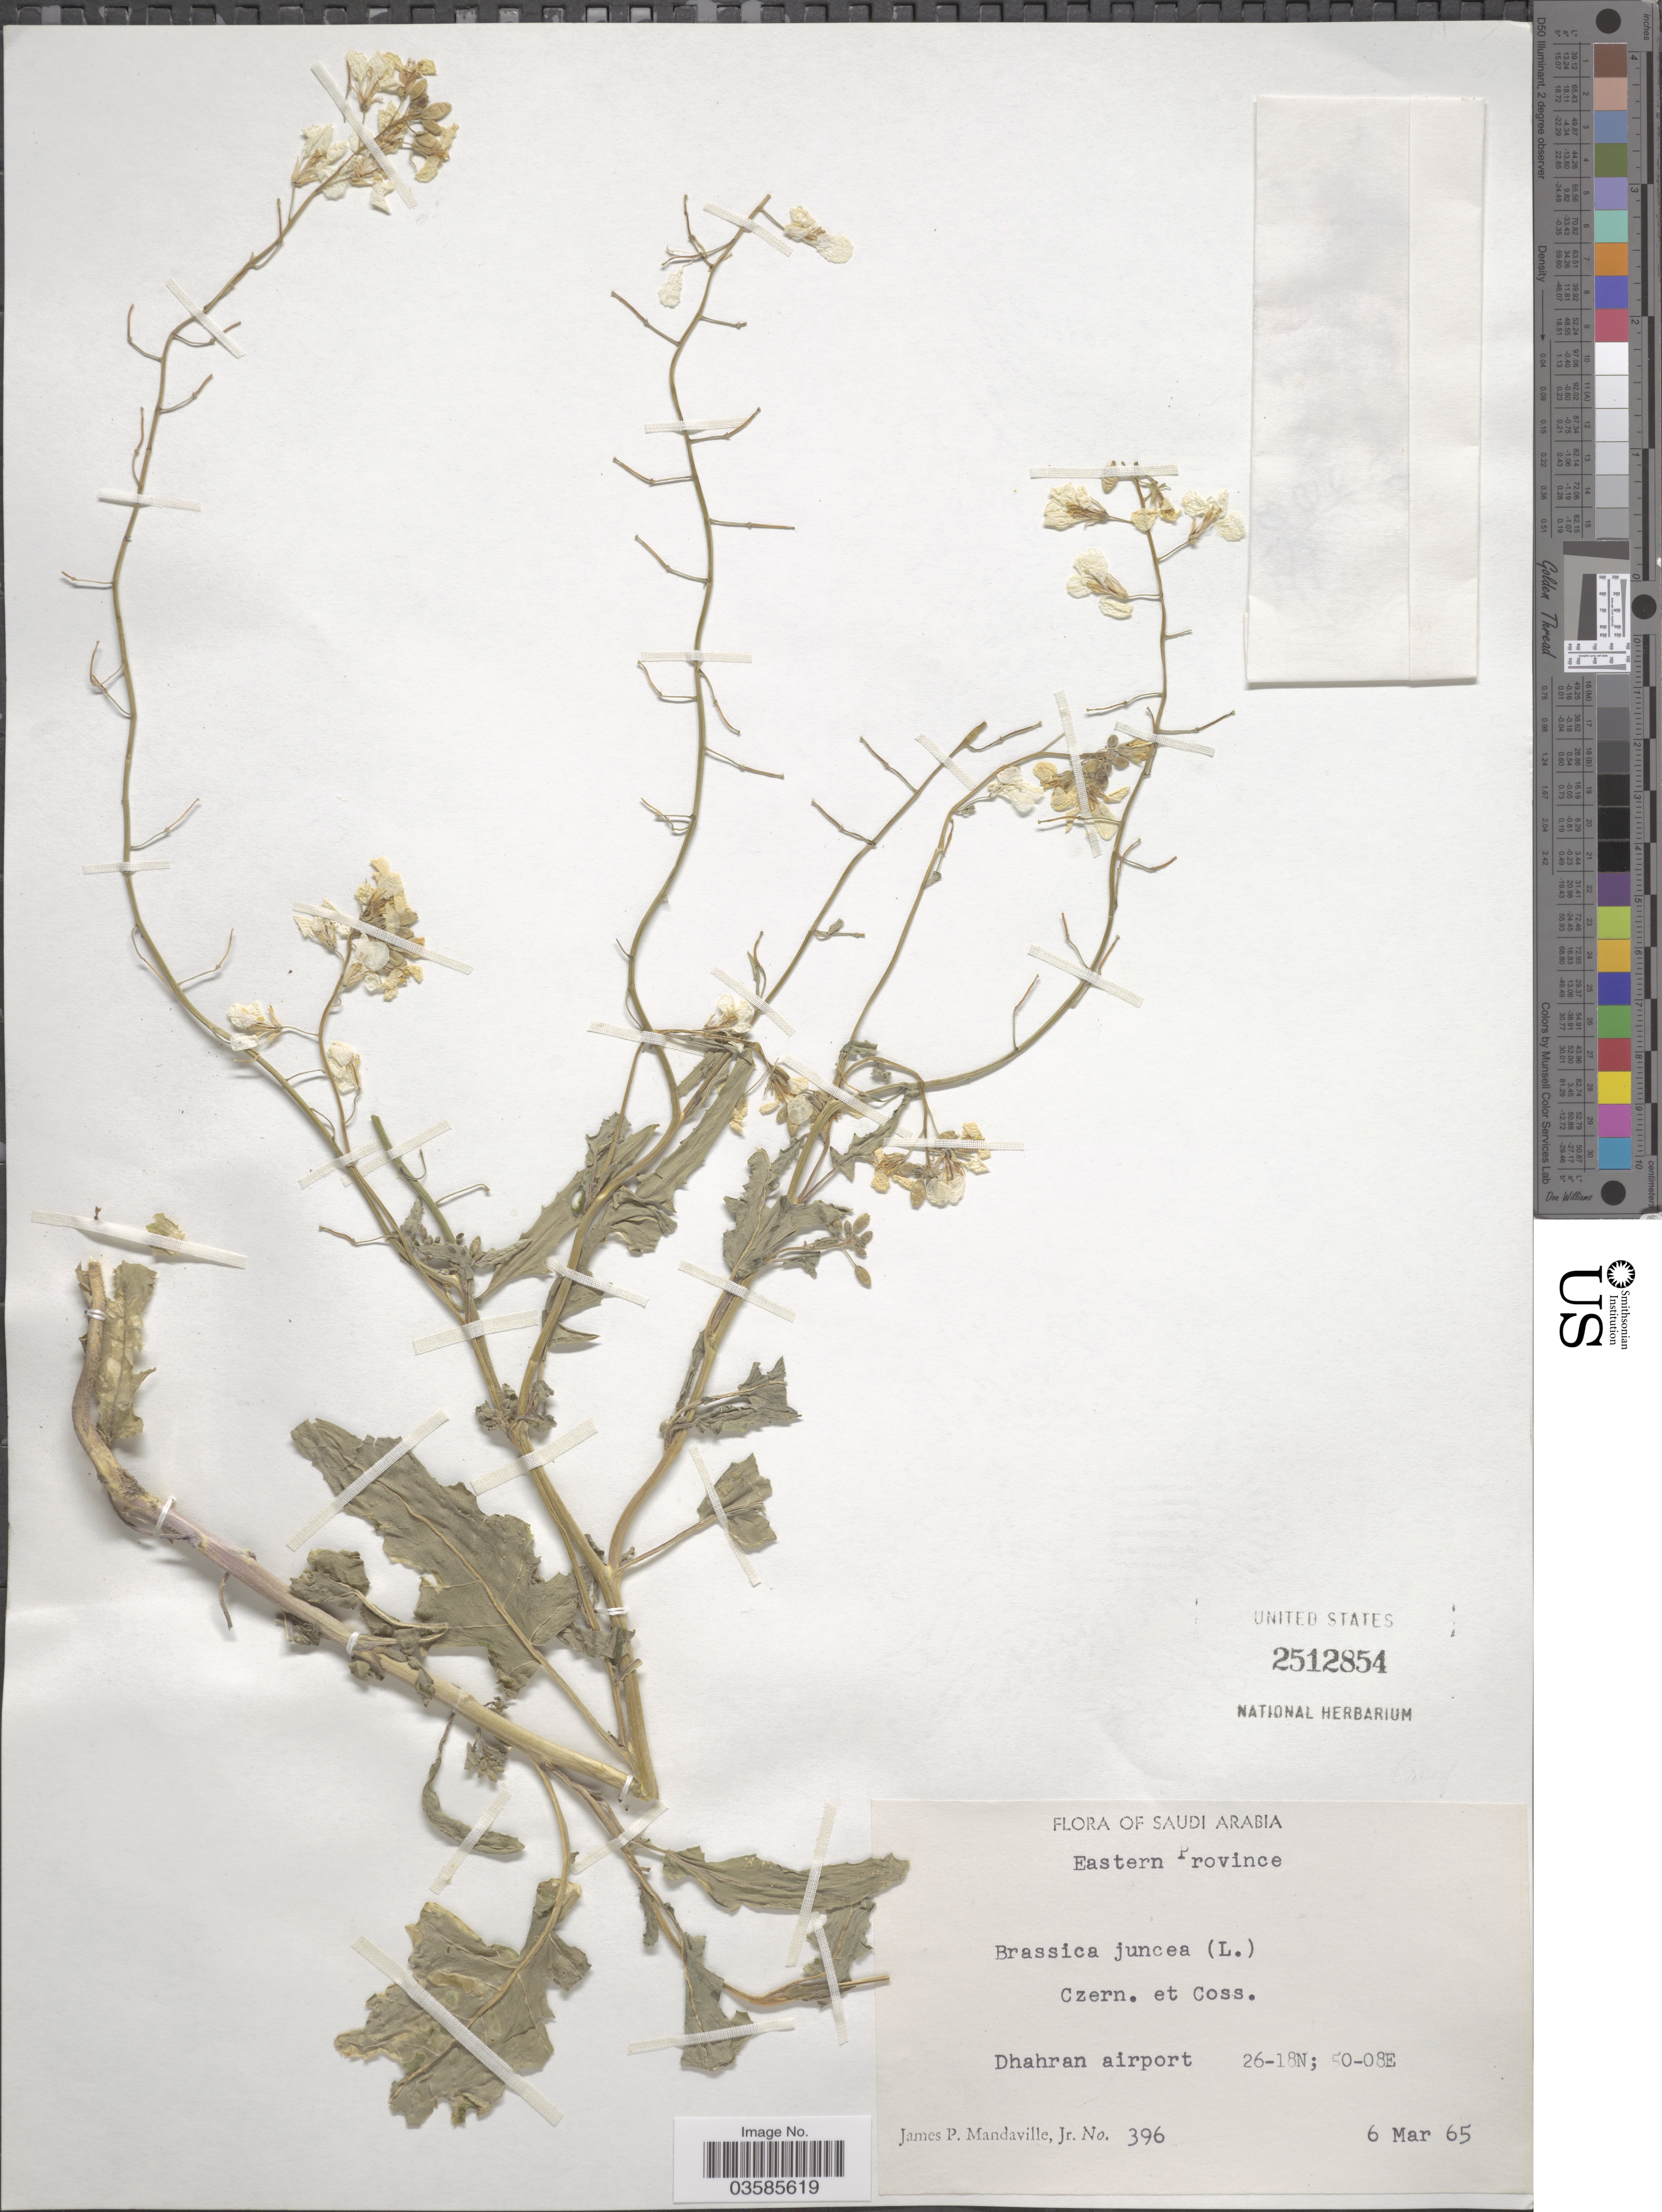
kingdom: Plantae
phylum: Tracheophyta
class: Magnoliopsida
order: Brassicales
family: Brassicaceae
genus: Brassica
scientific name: Brassica juncea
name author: (L.) Czern.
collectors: J. Mandaville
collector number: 396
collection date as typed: Transcribed d/m/y: 6/3/65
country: Saudi Arabia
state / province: Ash Sharqiyah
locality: Eastern Province, Dhahran airport.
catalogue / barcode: US 2512854